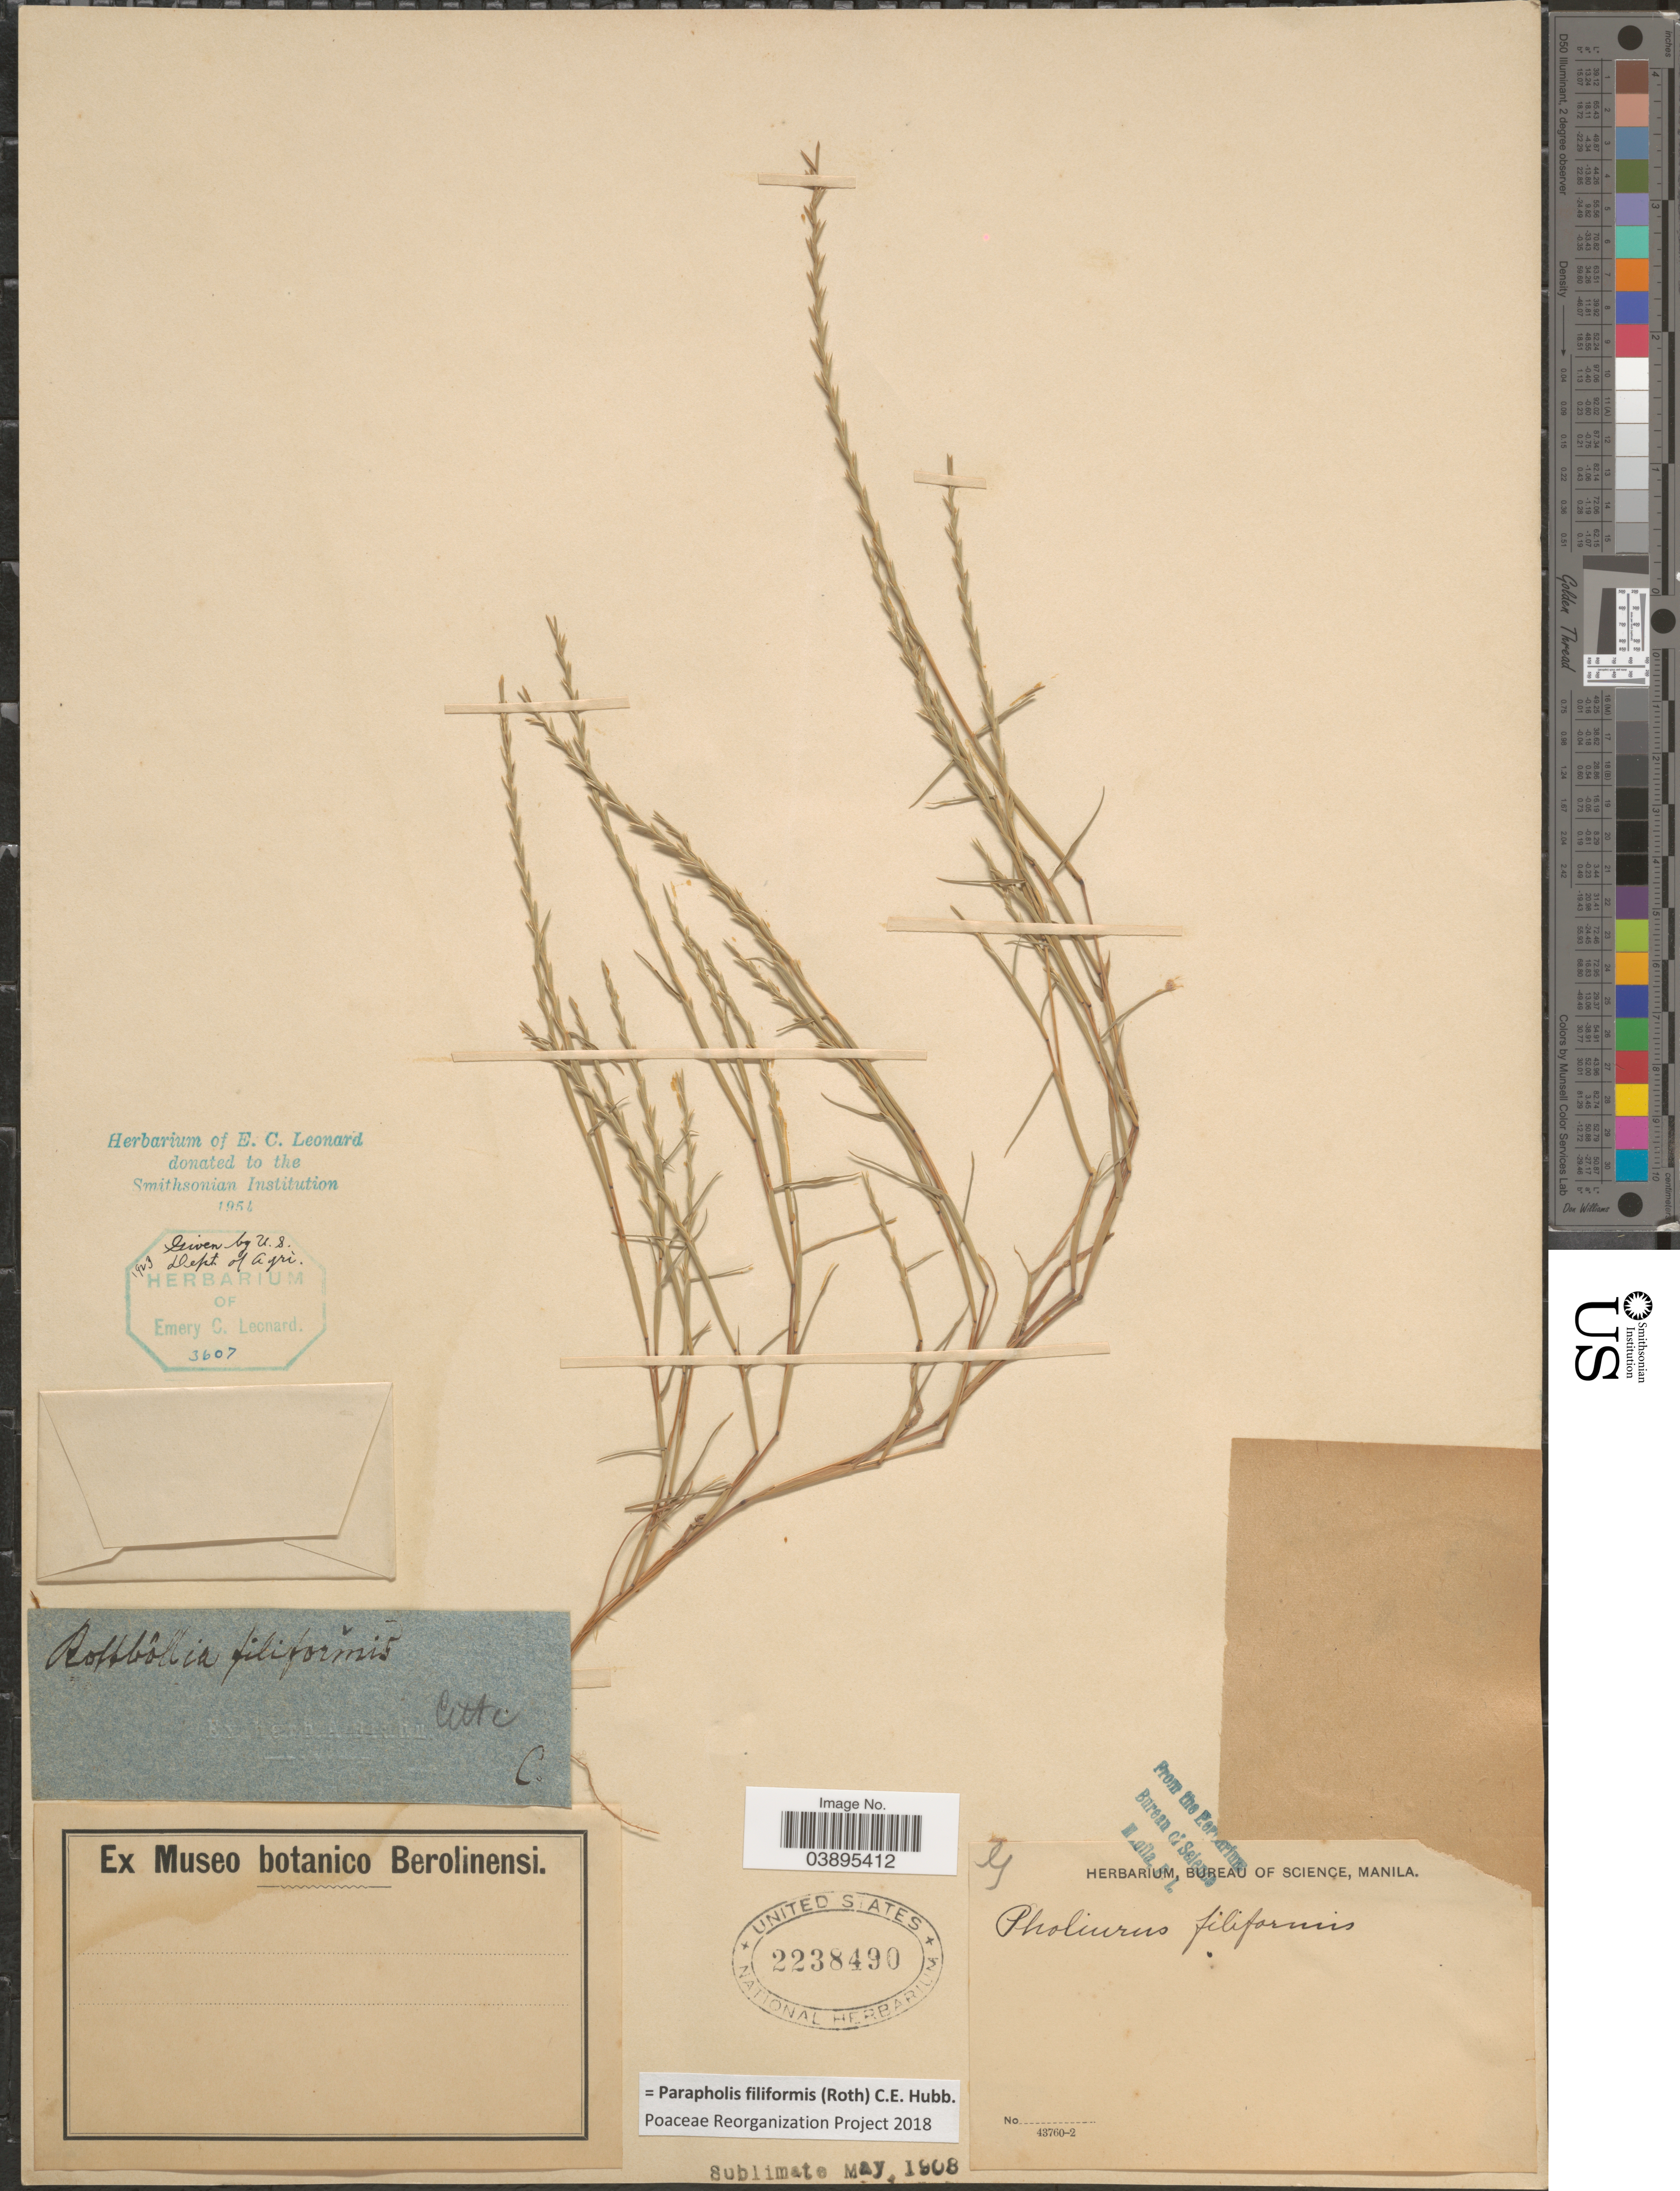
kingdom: Plantae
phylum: Tracheophyta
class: Liliopsida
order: Poales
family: Poaceae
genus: Parapholis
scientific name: Parapholis filiformis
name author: (Roth) C.E. Hubb.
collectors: C.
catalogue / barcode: US 2238490